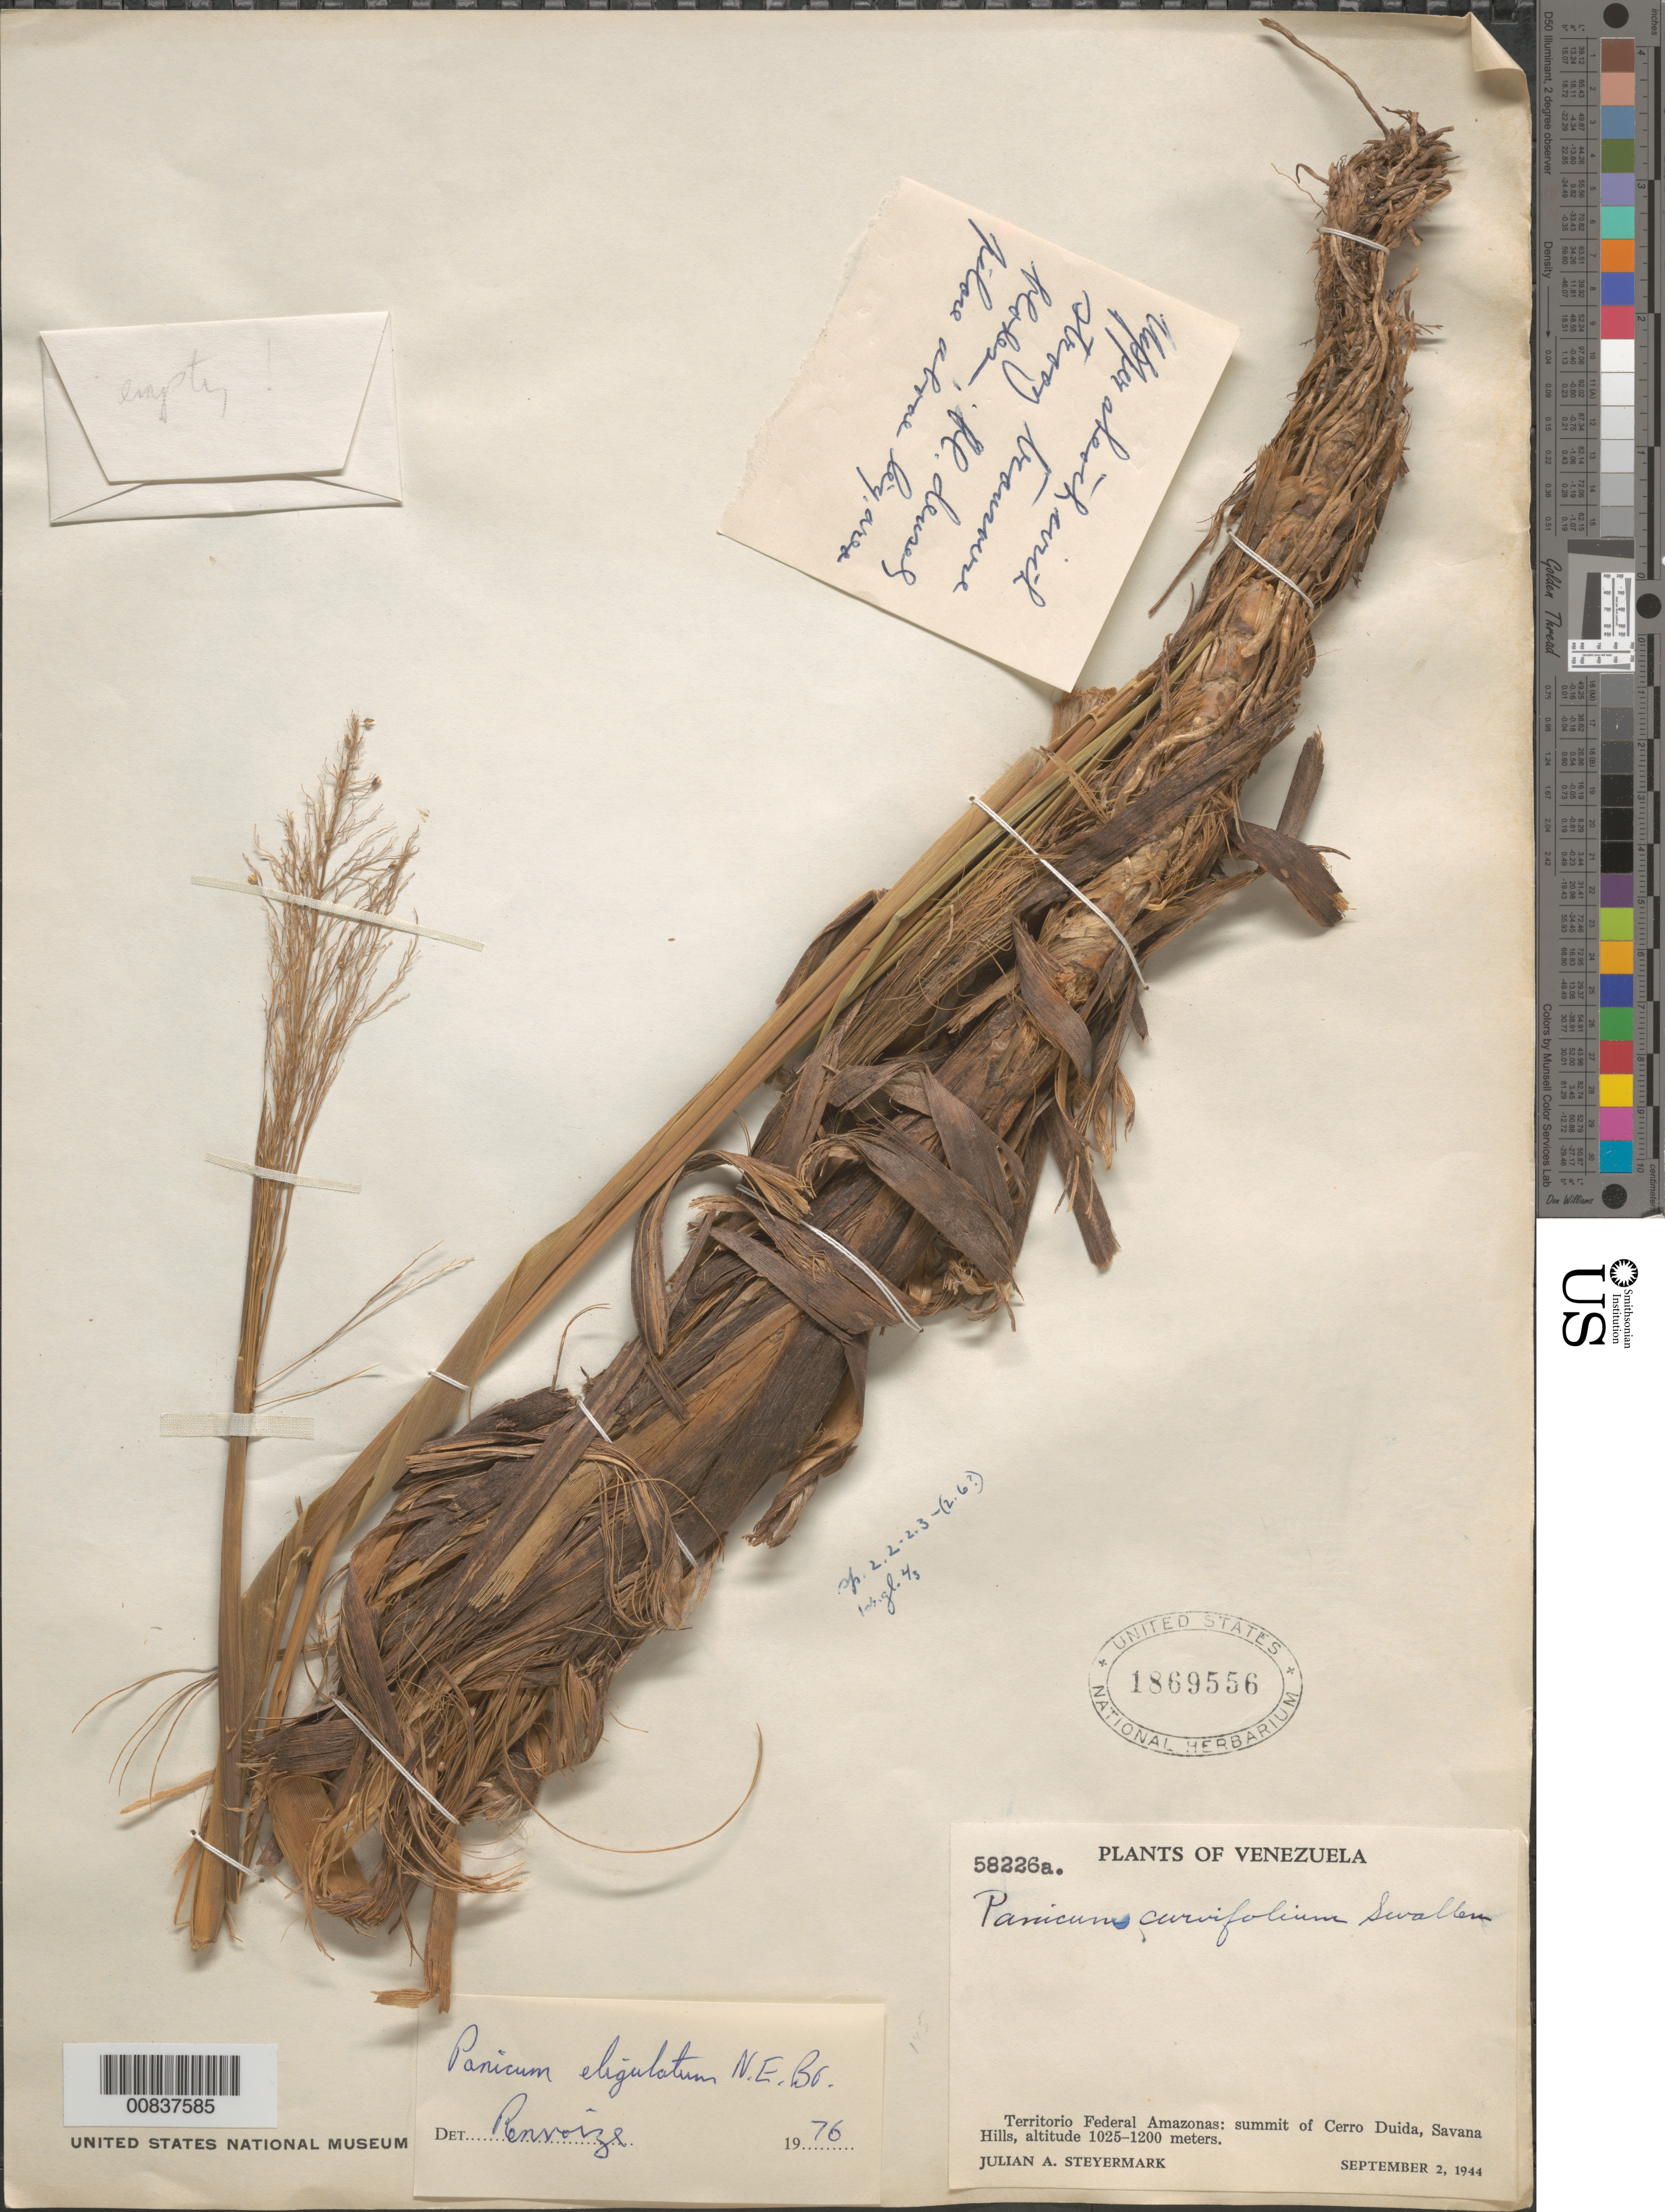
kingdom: Plantae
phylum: Tracheophyta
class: Liliopsida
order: Poales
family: Poaceae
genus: Panicum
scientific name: Panicum chnoodes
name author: Trin.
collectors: J. Steyermark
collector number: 58226 a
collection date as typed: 2-Sep-44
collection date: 1944-09-02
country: Venezuela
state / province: Amazonas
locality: Cerro Duida, summit, Caño Negro, Savanna Hills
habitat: Summit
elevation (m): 1025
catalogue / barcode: US 1869556